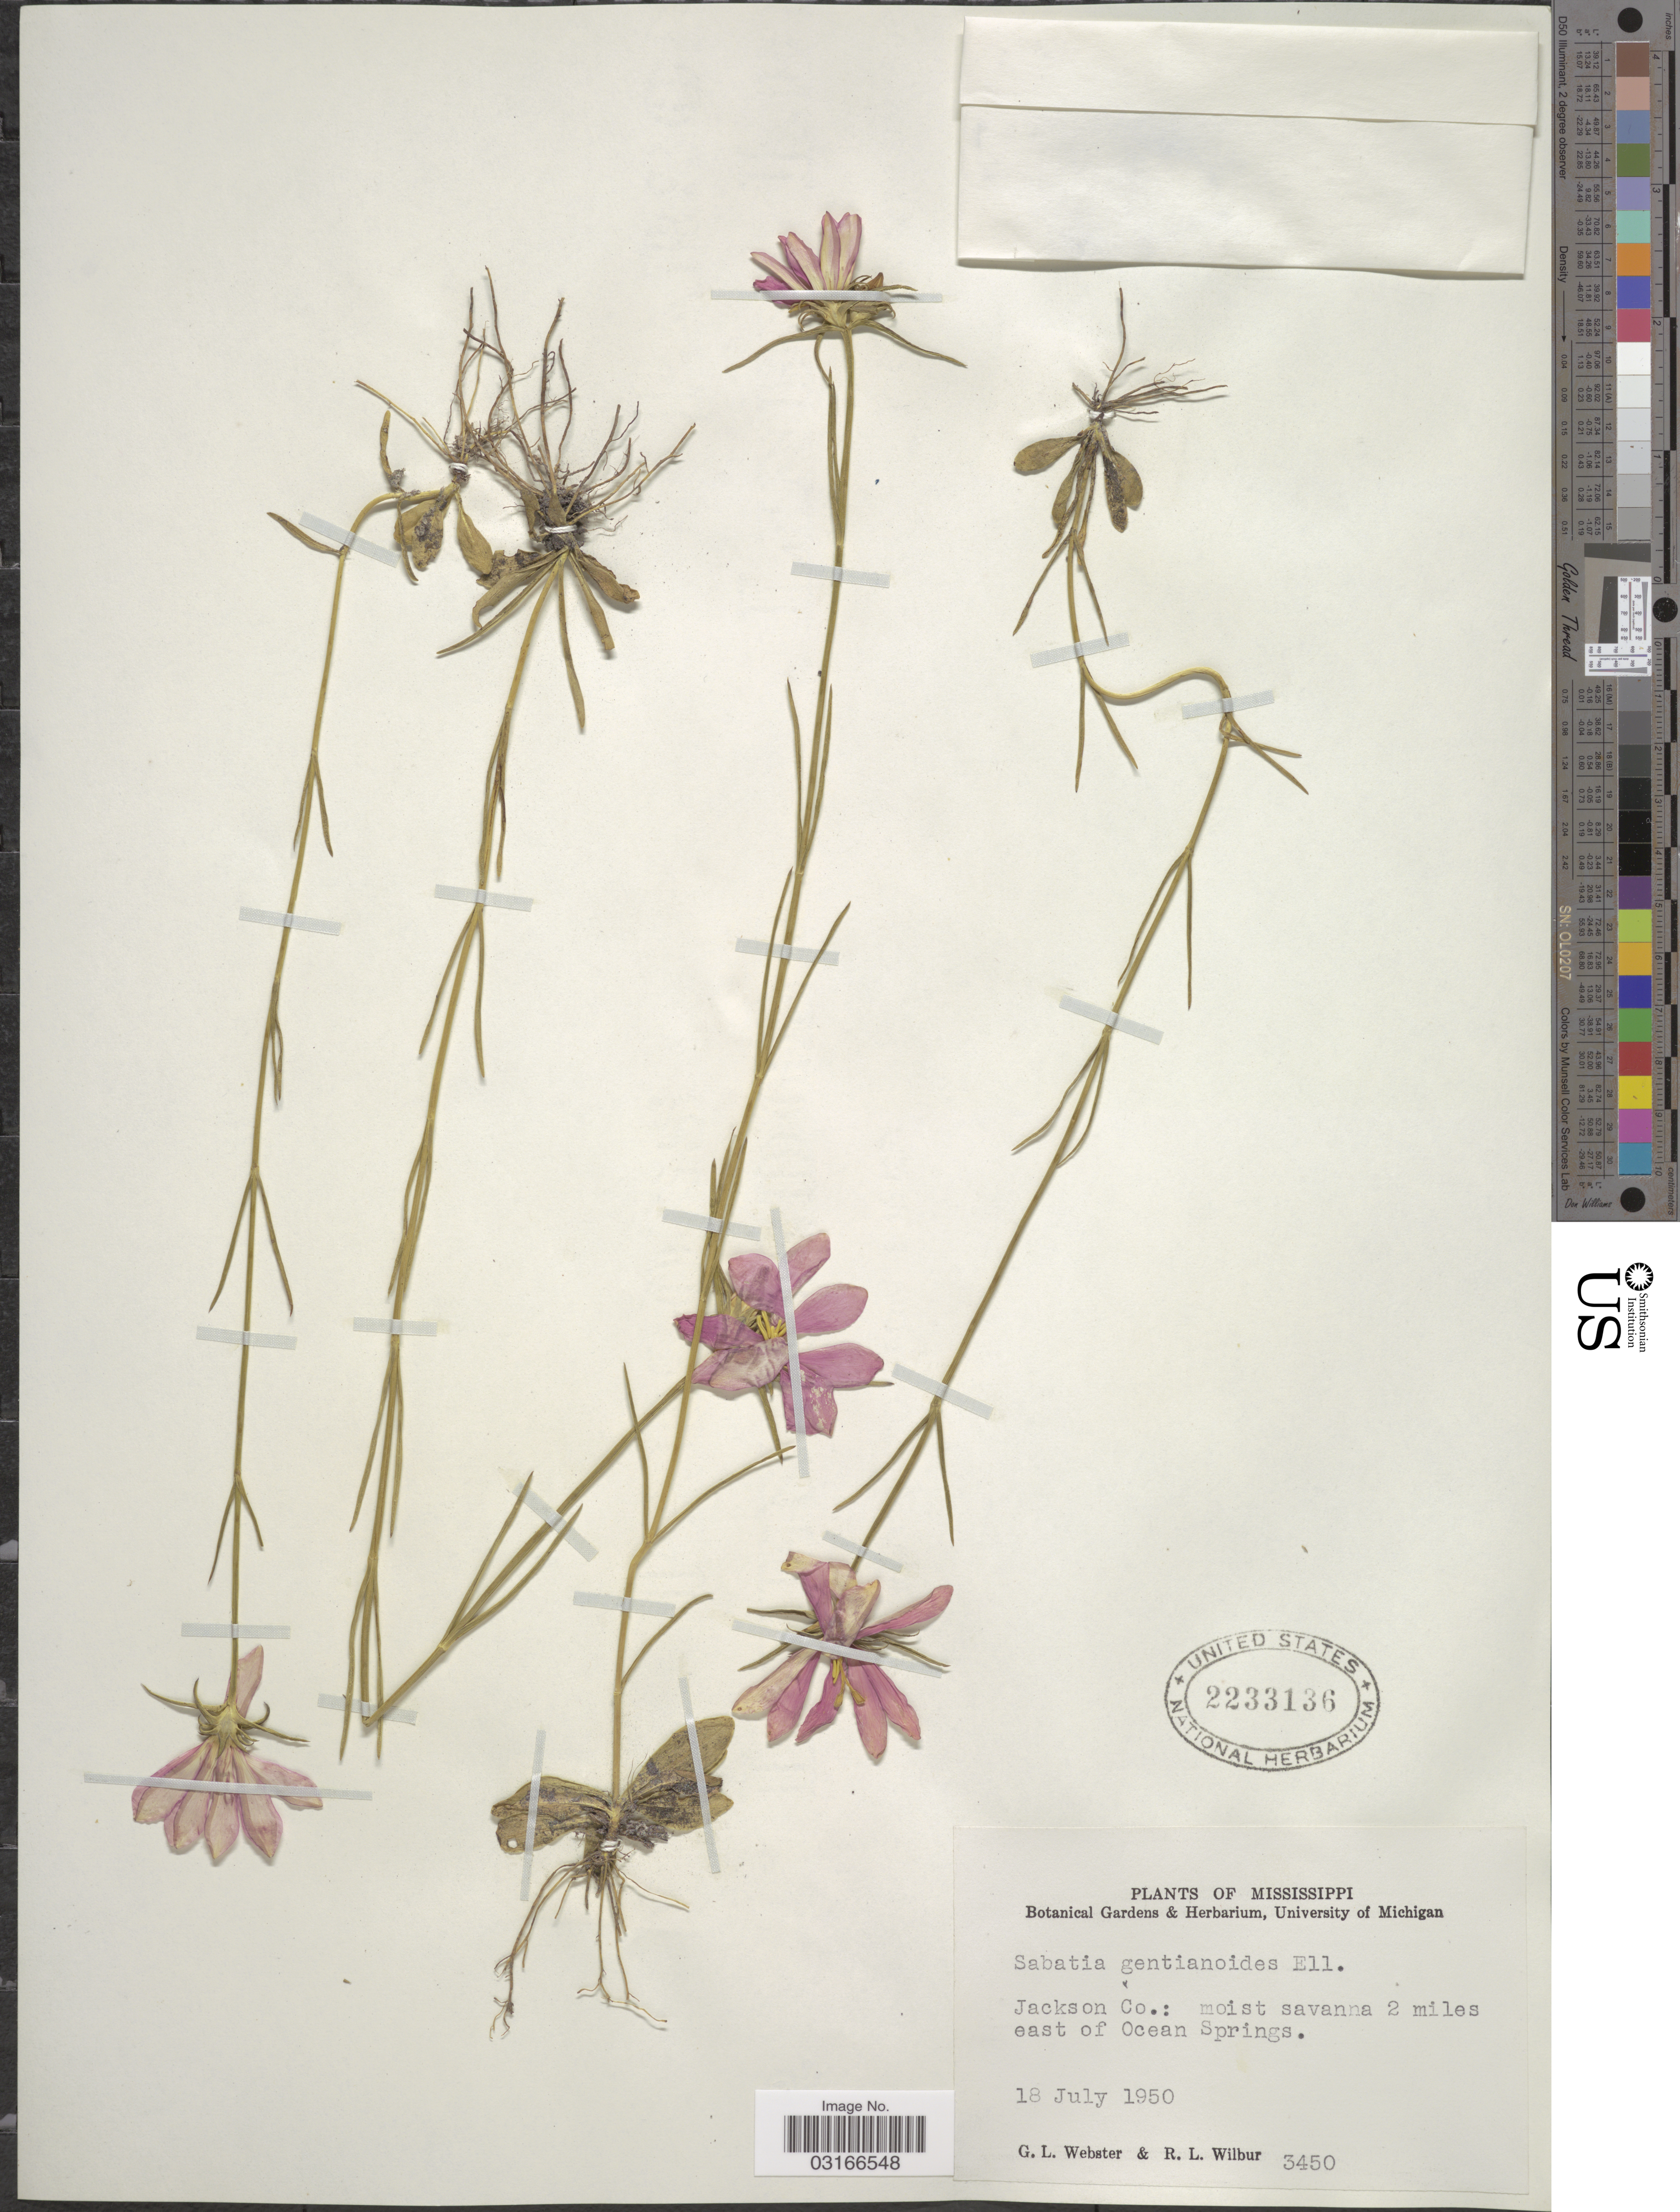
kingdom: Plantae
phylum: Tracheophyta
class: Magnoliopsida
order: Gentianales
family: Gentianaceae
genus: Sabatia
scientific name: Sabatia gentianoides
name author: Elliott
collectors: G. L. Webster & R. L. Wilbur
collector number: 3450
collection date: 1950-07-18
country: United States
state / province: Mississippi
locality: Jackson Co.: moist savanna 2 miles east of Ocean Springs.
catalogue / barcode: US 2233136